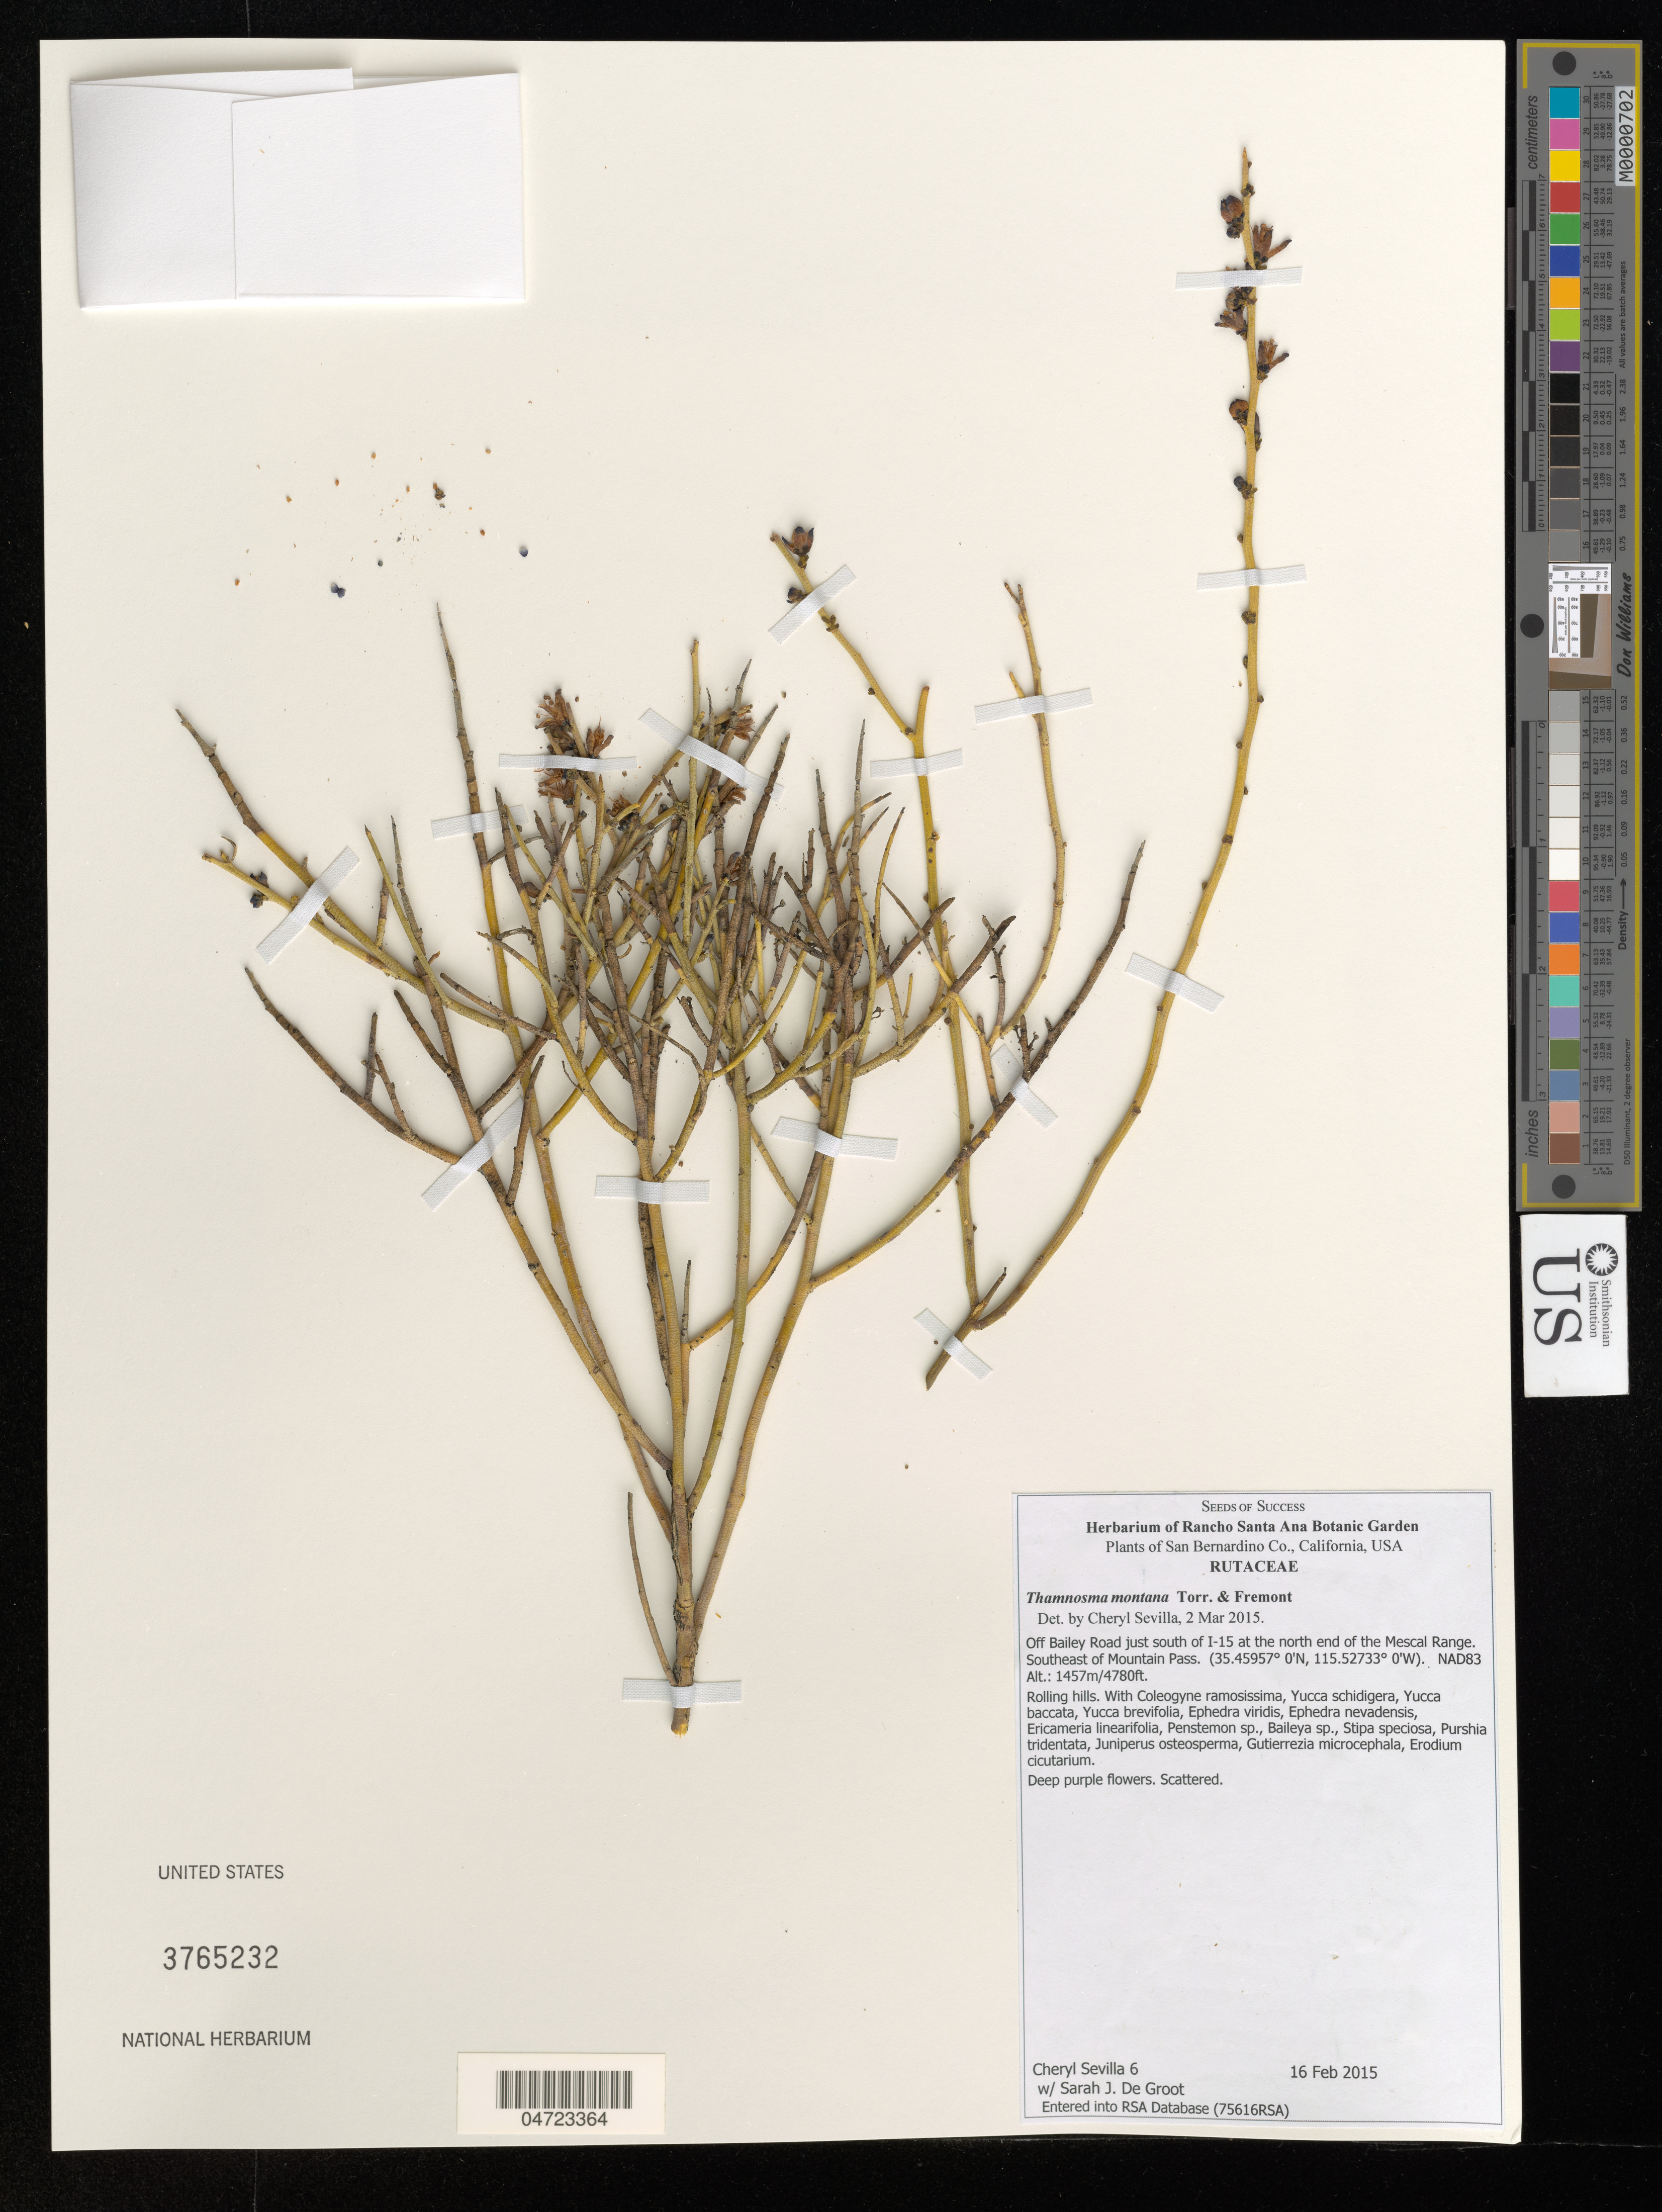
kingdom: Plantae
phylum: Tracheophyta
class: Magnoliopsida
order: Sapindales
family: Rutaceae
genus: Thamnosma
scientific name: Thamnosma montana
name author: Torr. & Frém.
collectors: C. Sevilla & S. De Groot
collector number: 6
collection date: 2015-02-16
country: United States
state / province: California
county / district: San Bernardino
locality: San Bernardino Co. Off Bailey Road just south of I-15 at the north end of the Mescal Range. Southeast of Mountain Pass. NAD83.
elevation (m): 1457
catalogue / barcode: US 3765232